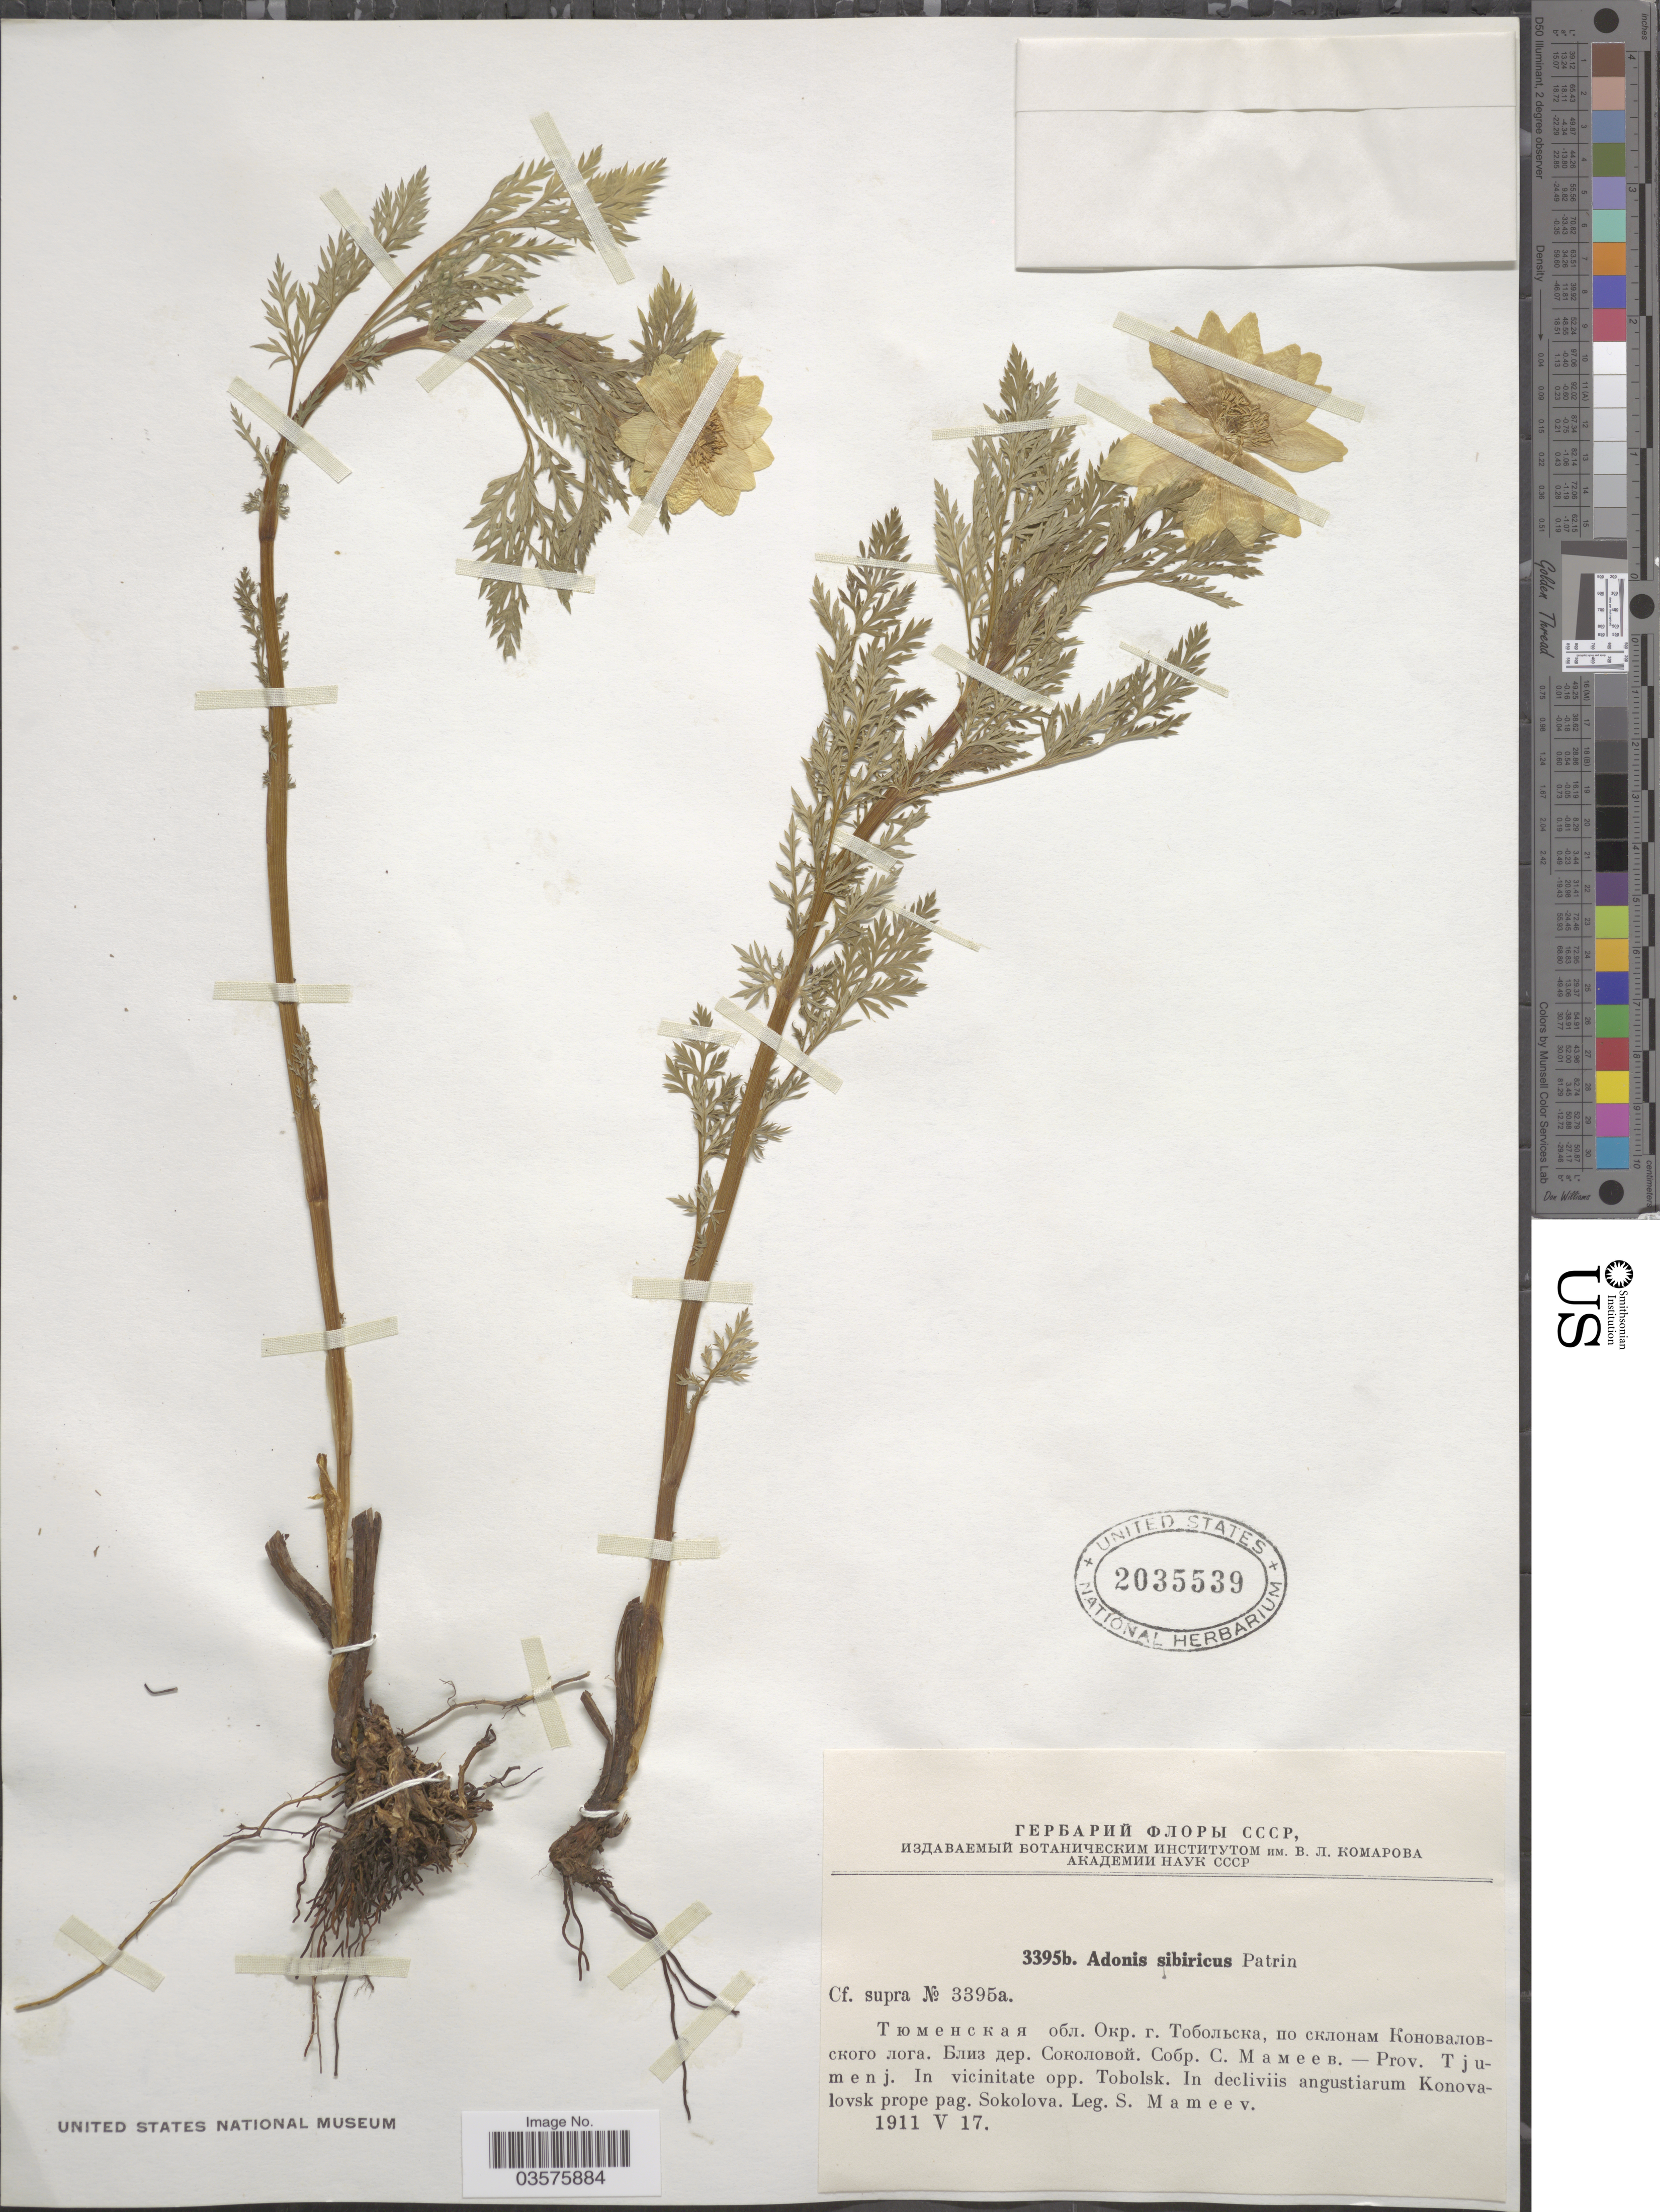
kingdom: Plantae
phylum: Tracheophyta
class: Magnoliopsida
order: Ranunculales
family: Ranunculaceae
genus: Adonis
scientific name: Adonis sibirica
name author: (Patrin ex DC.) Ledeb.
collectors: S. Mameev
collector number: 3395b.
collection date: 1911-05-17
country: Russian Federation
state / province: Tyumen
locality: Prov. Tjumenj. In vicinitate opp. Tobolsk. In decliviis angustiarum Konovalovsk prope pag. Sokolova.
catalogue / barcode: US 2035539